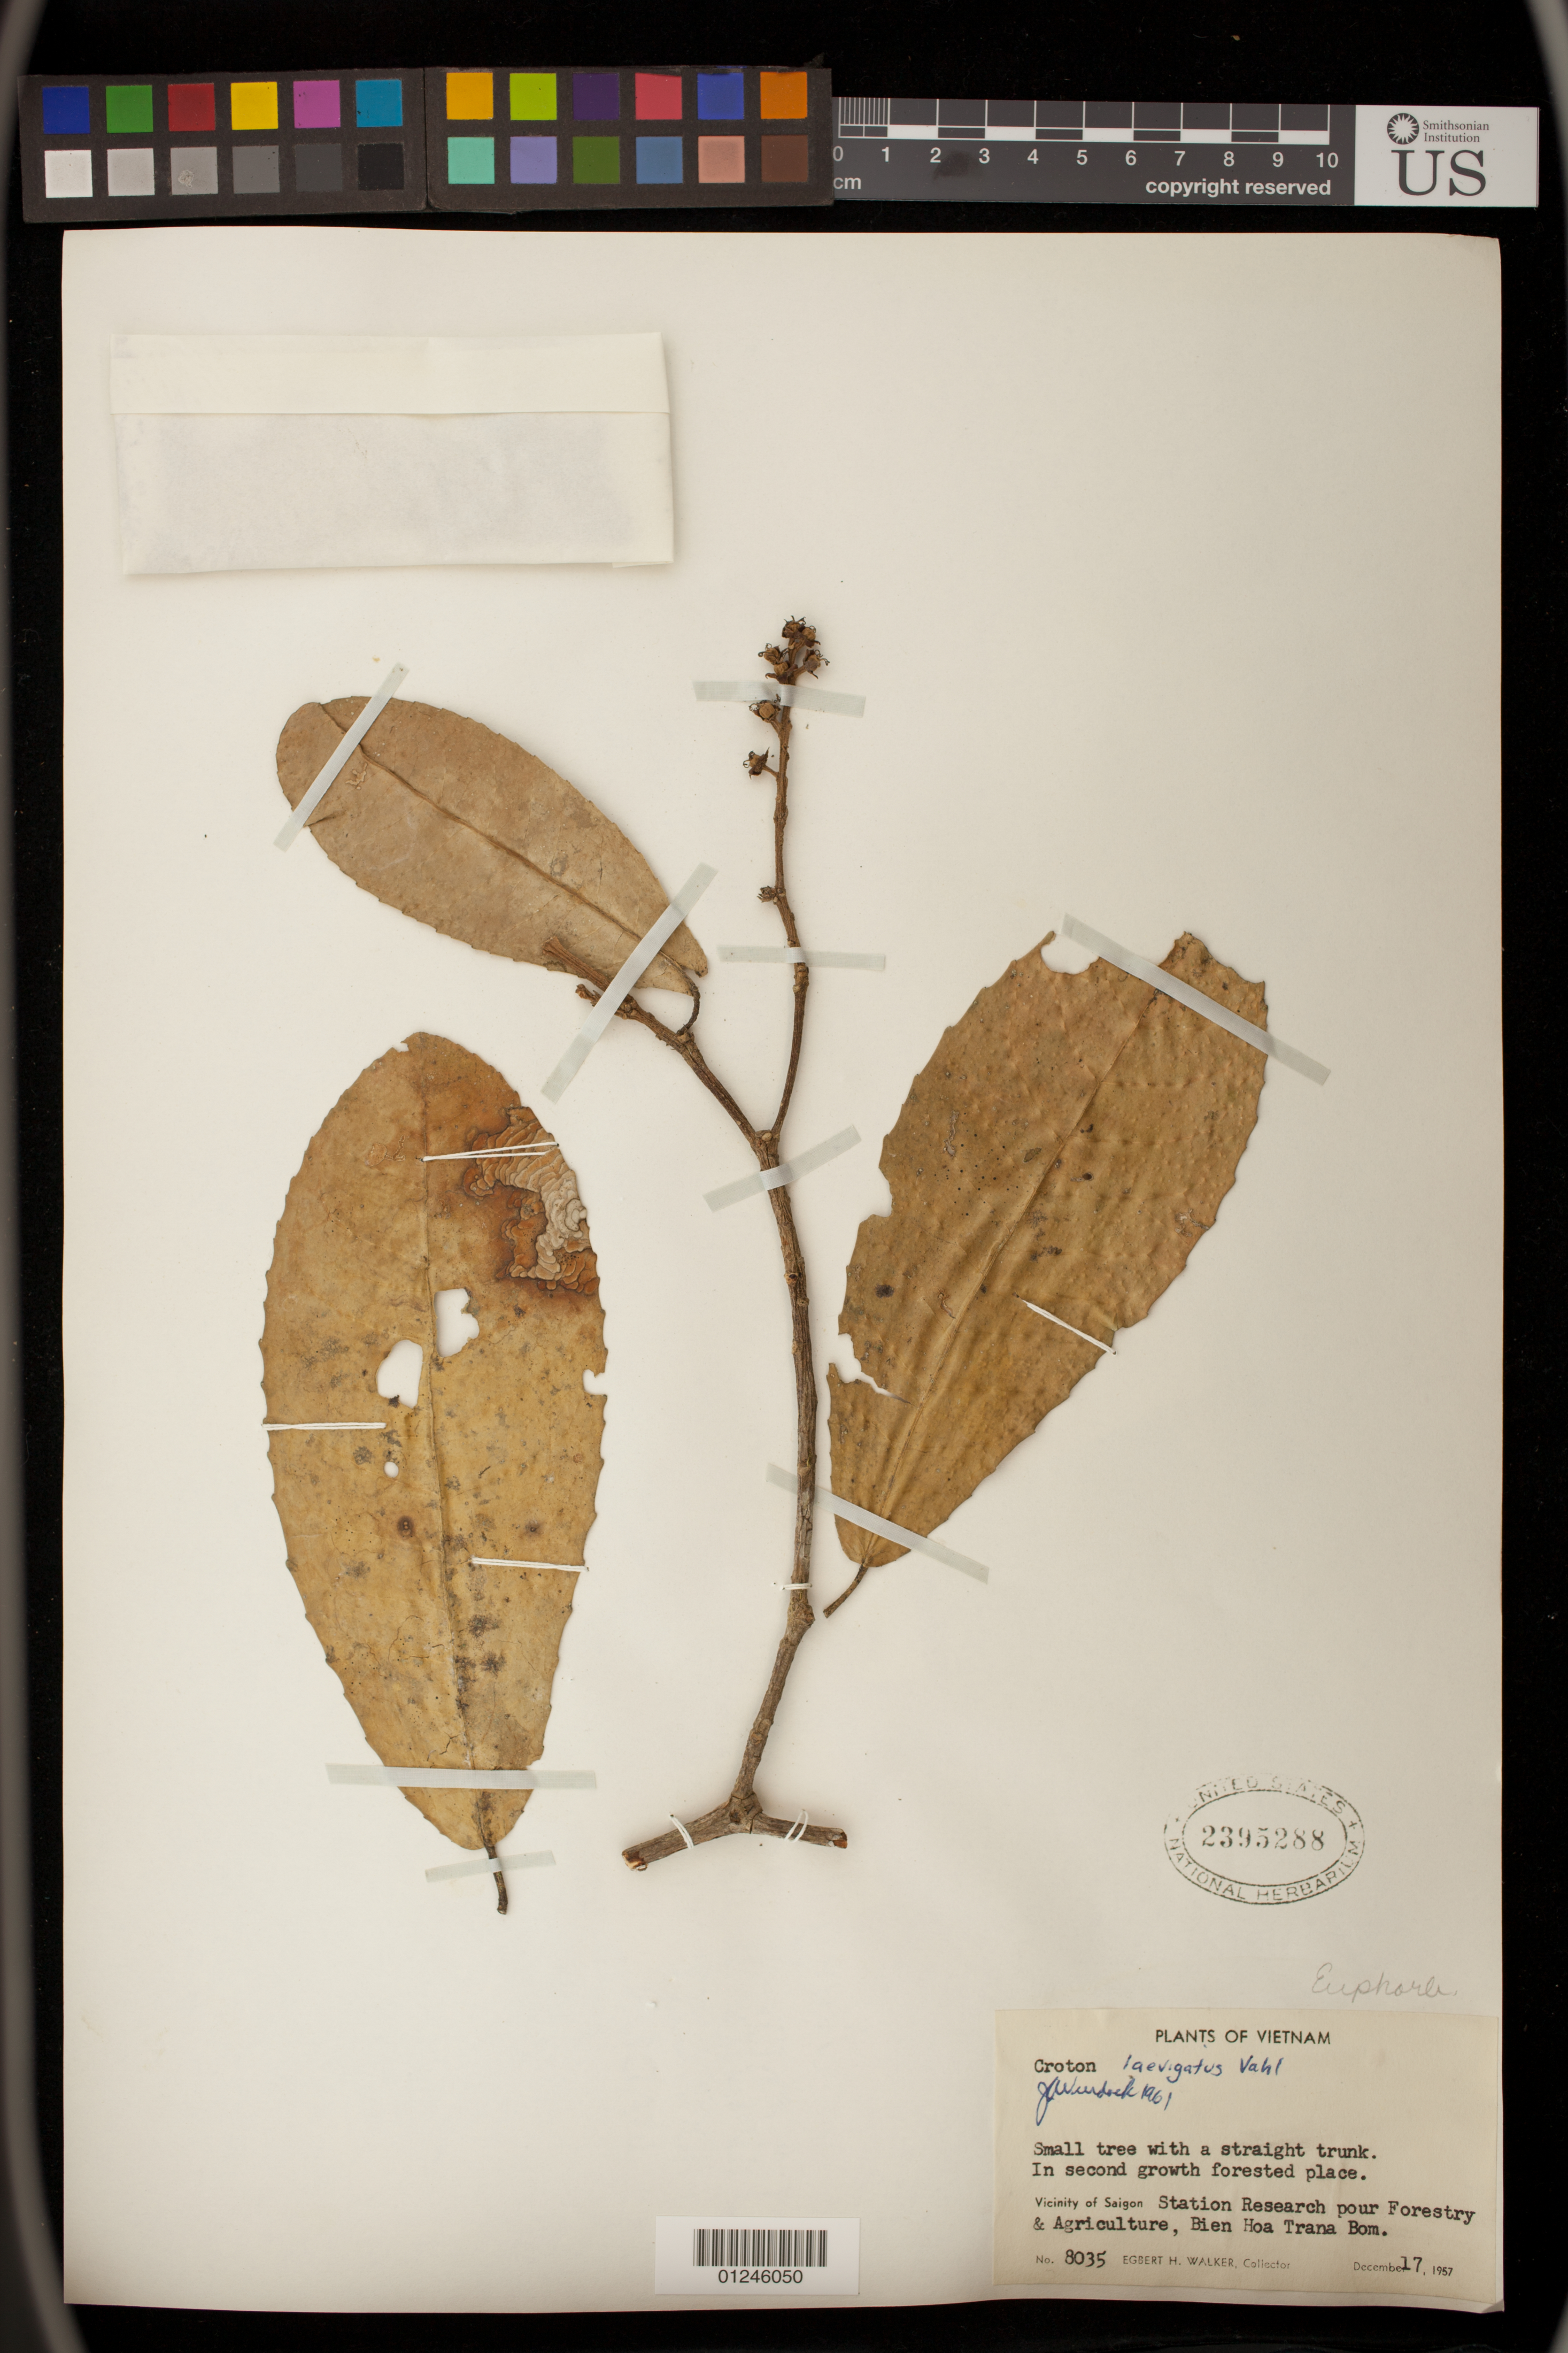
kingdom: Plantae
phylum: Tracheophyta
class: Magnoliopsida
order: Malpighiales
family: Euphorbiaceae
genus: Croton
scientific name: Croton laevigatus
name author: Vahl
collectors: E. H. Walker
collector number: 8035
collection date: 1957-12-17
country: Vietnam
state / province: Ho Chi Minh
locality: Vicinity of Saigon. Station Research pur Forestry & Agriculture, Bien Hoa Trana Bom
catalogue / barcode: US 2395288